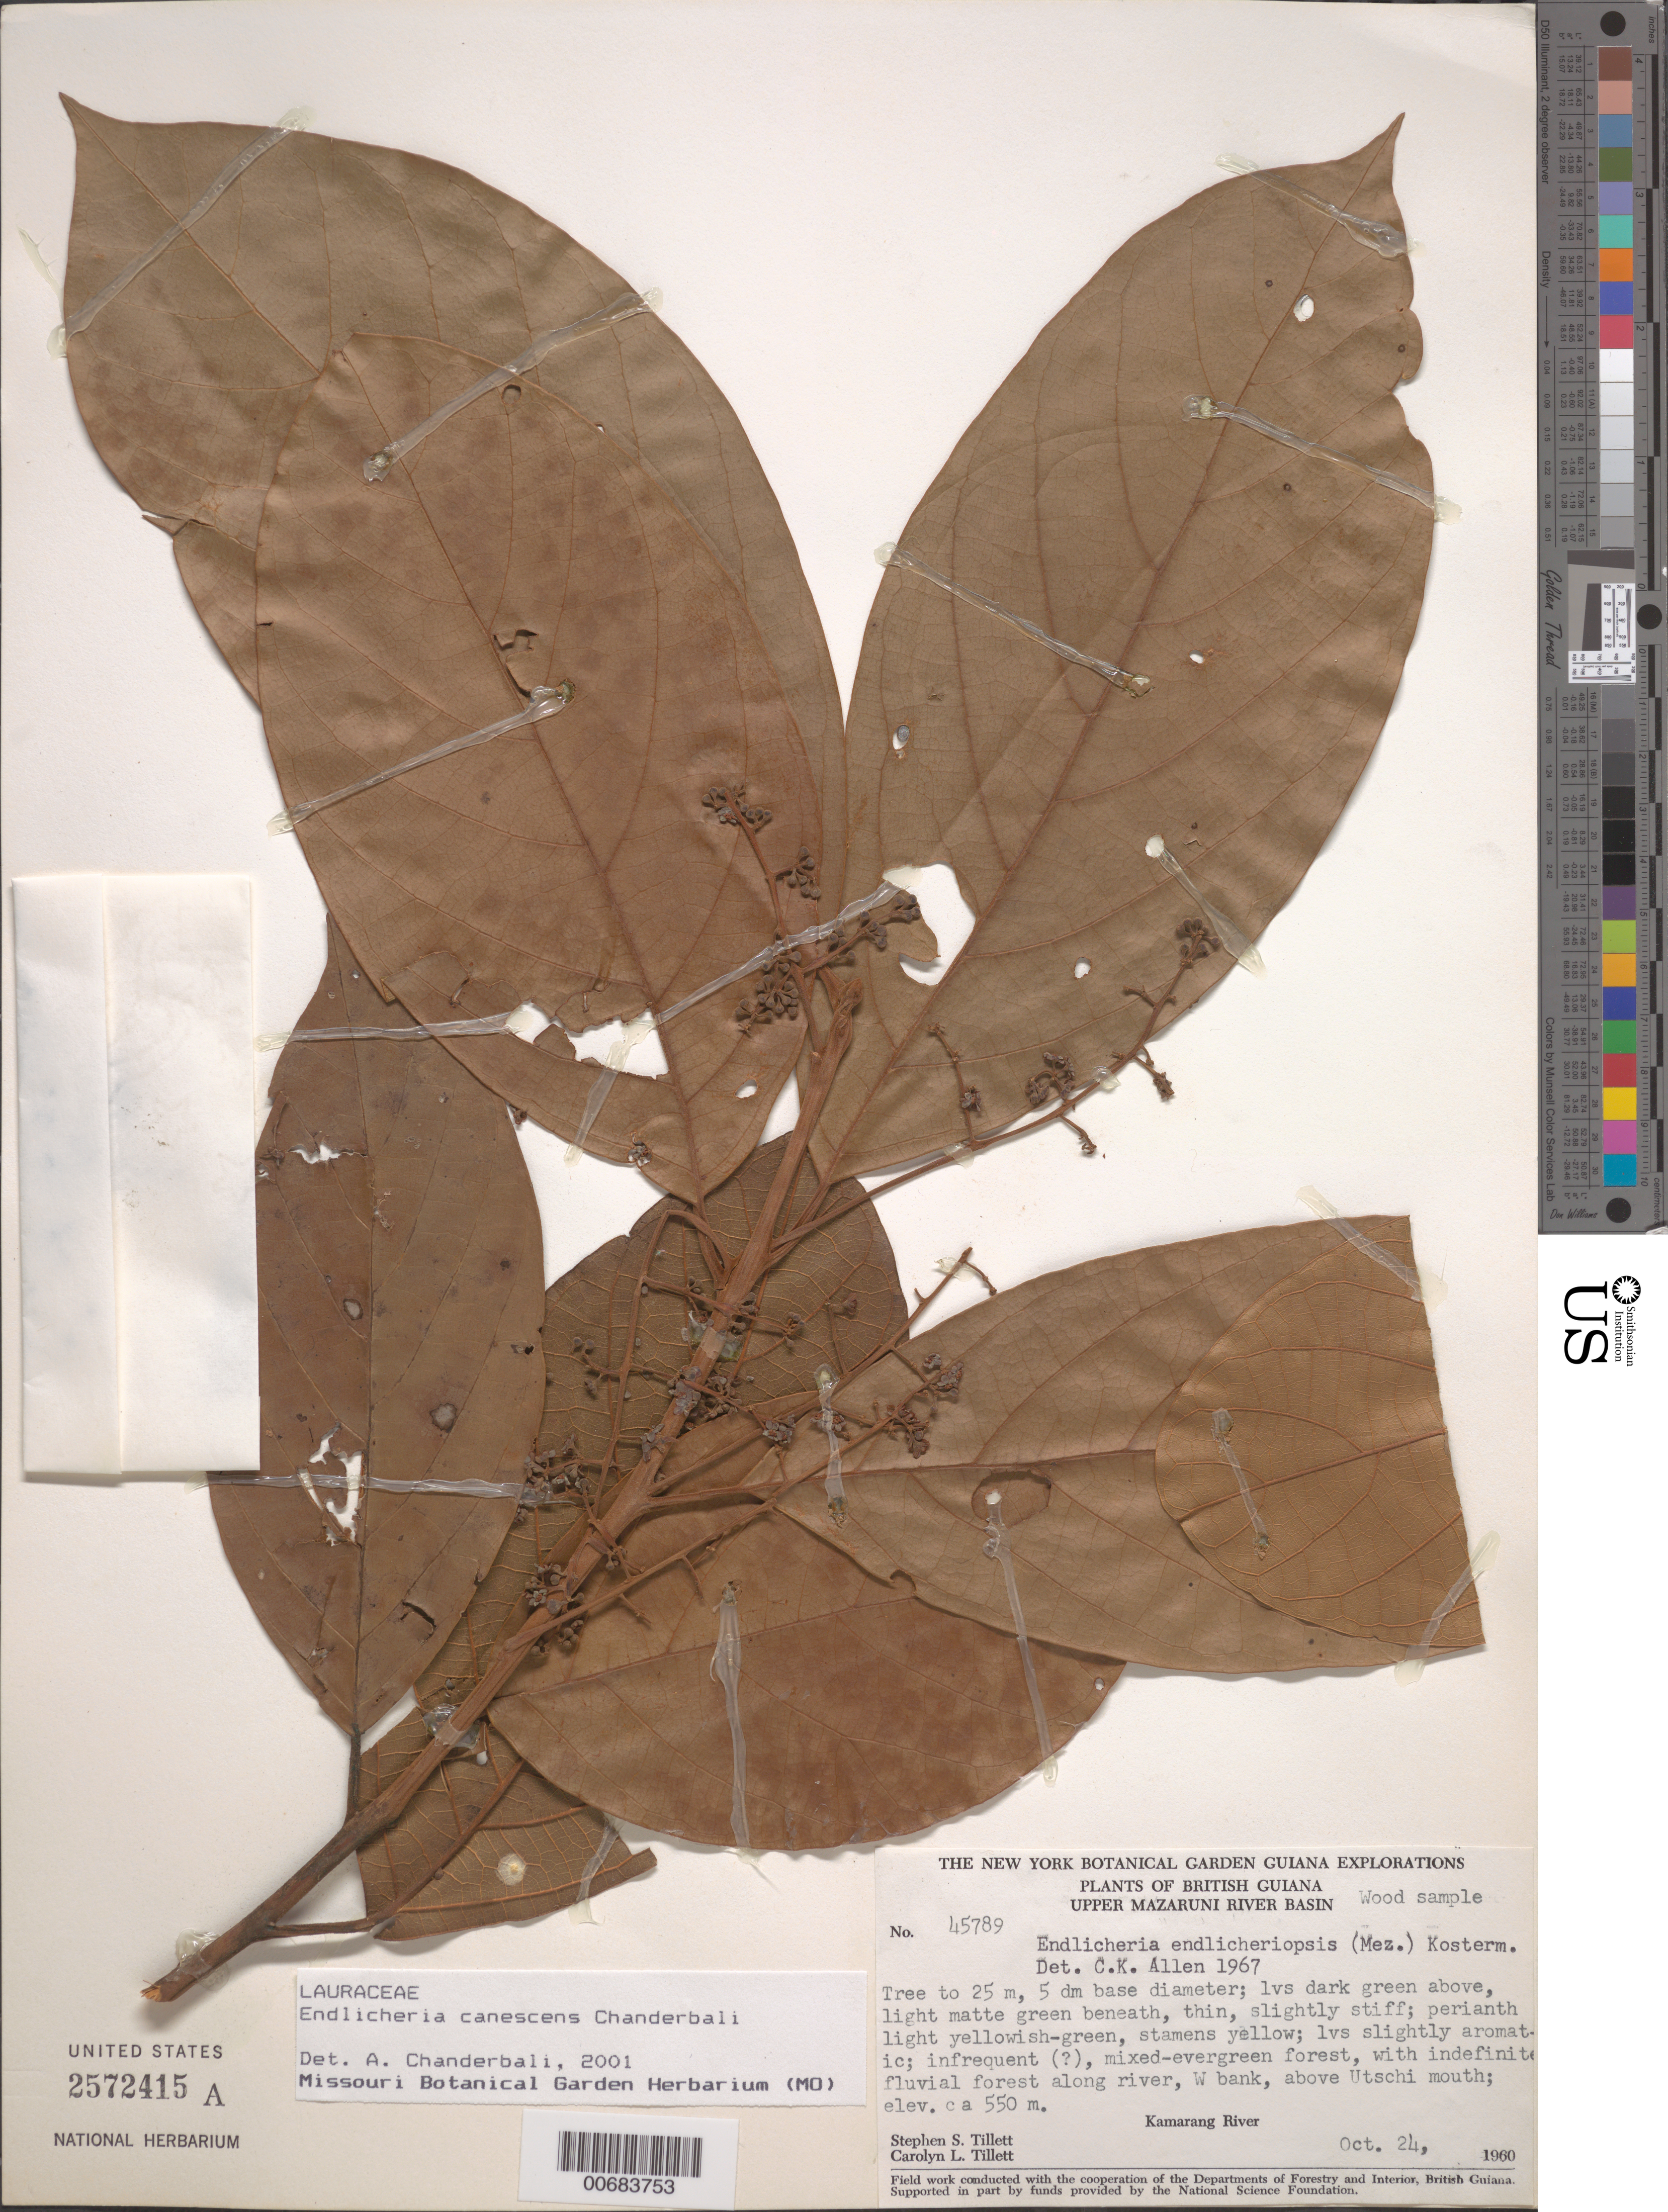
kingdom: Plantae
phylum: Tracheophyta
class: Magnoliopsida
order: Laurales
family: Lauraceae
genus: Endlicheria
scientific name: Endlicheria canescens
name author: Chanderb.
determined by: Chanderbali, Andre Shashi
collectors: S. S. Tillett, C. L. Tillett & R. Boyan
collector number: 45789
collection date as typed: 24-Oct-60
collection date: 1960-10-24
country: Guyana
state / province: Cuyuni-Mazaruni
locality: Upper Mazaruni River Basin, above mouth of Utschi River, Kamarang River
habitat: West bank of Utschi River, mixed evergreen forest, with indefinite fluvial forest along river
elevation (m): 550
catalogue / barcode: US 2572415A